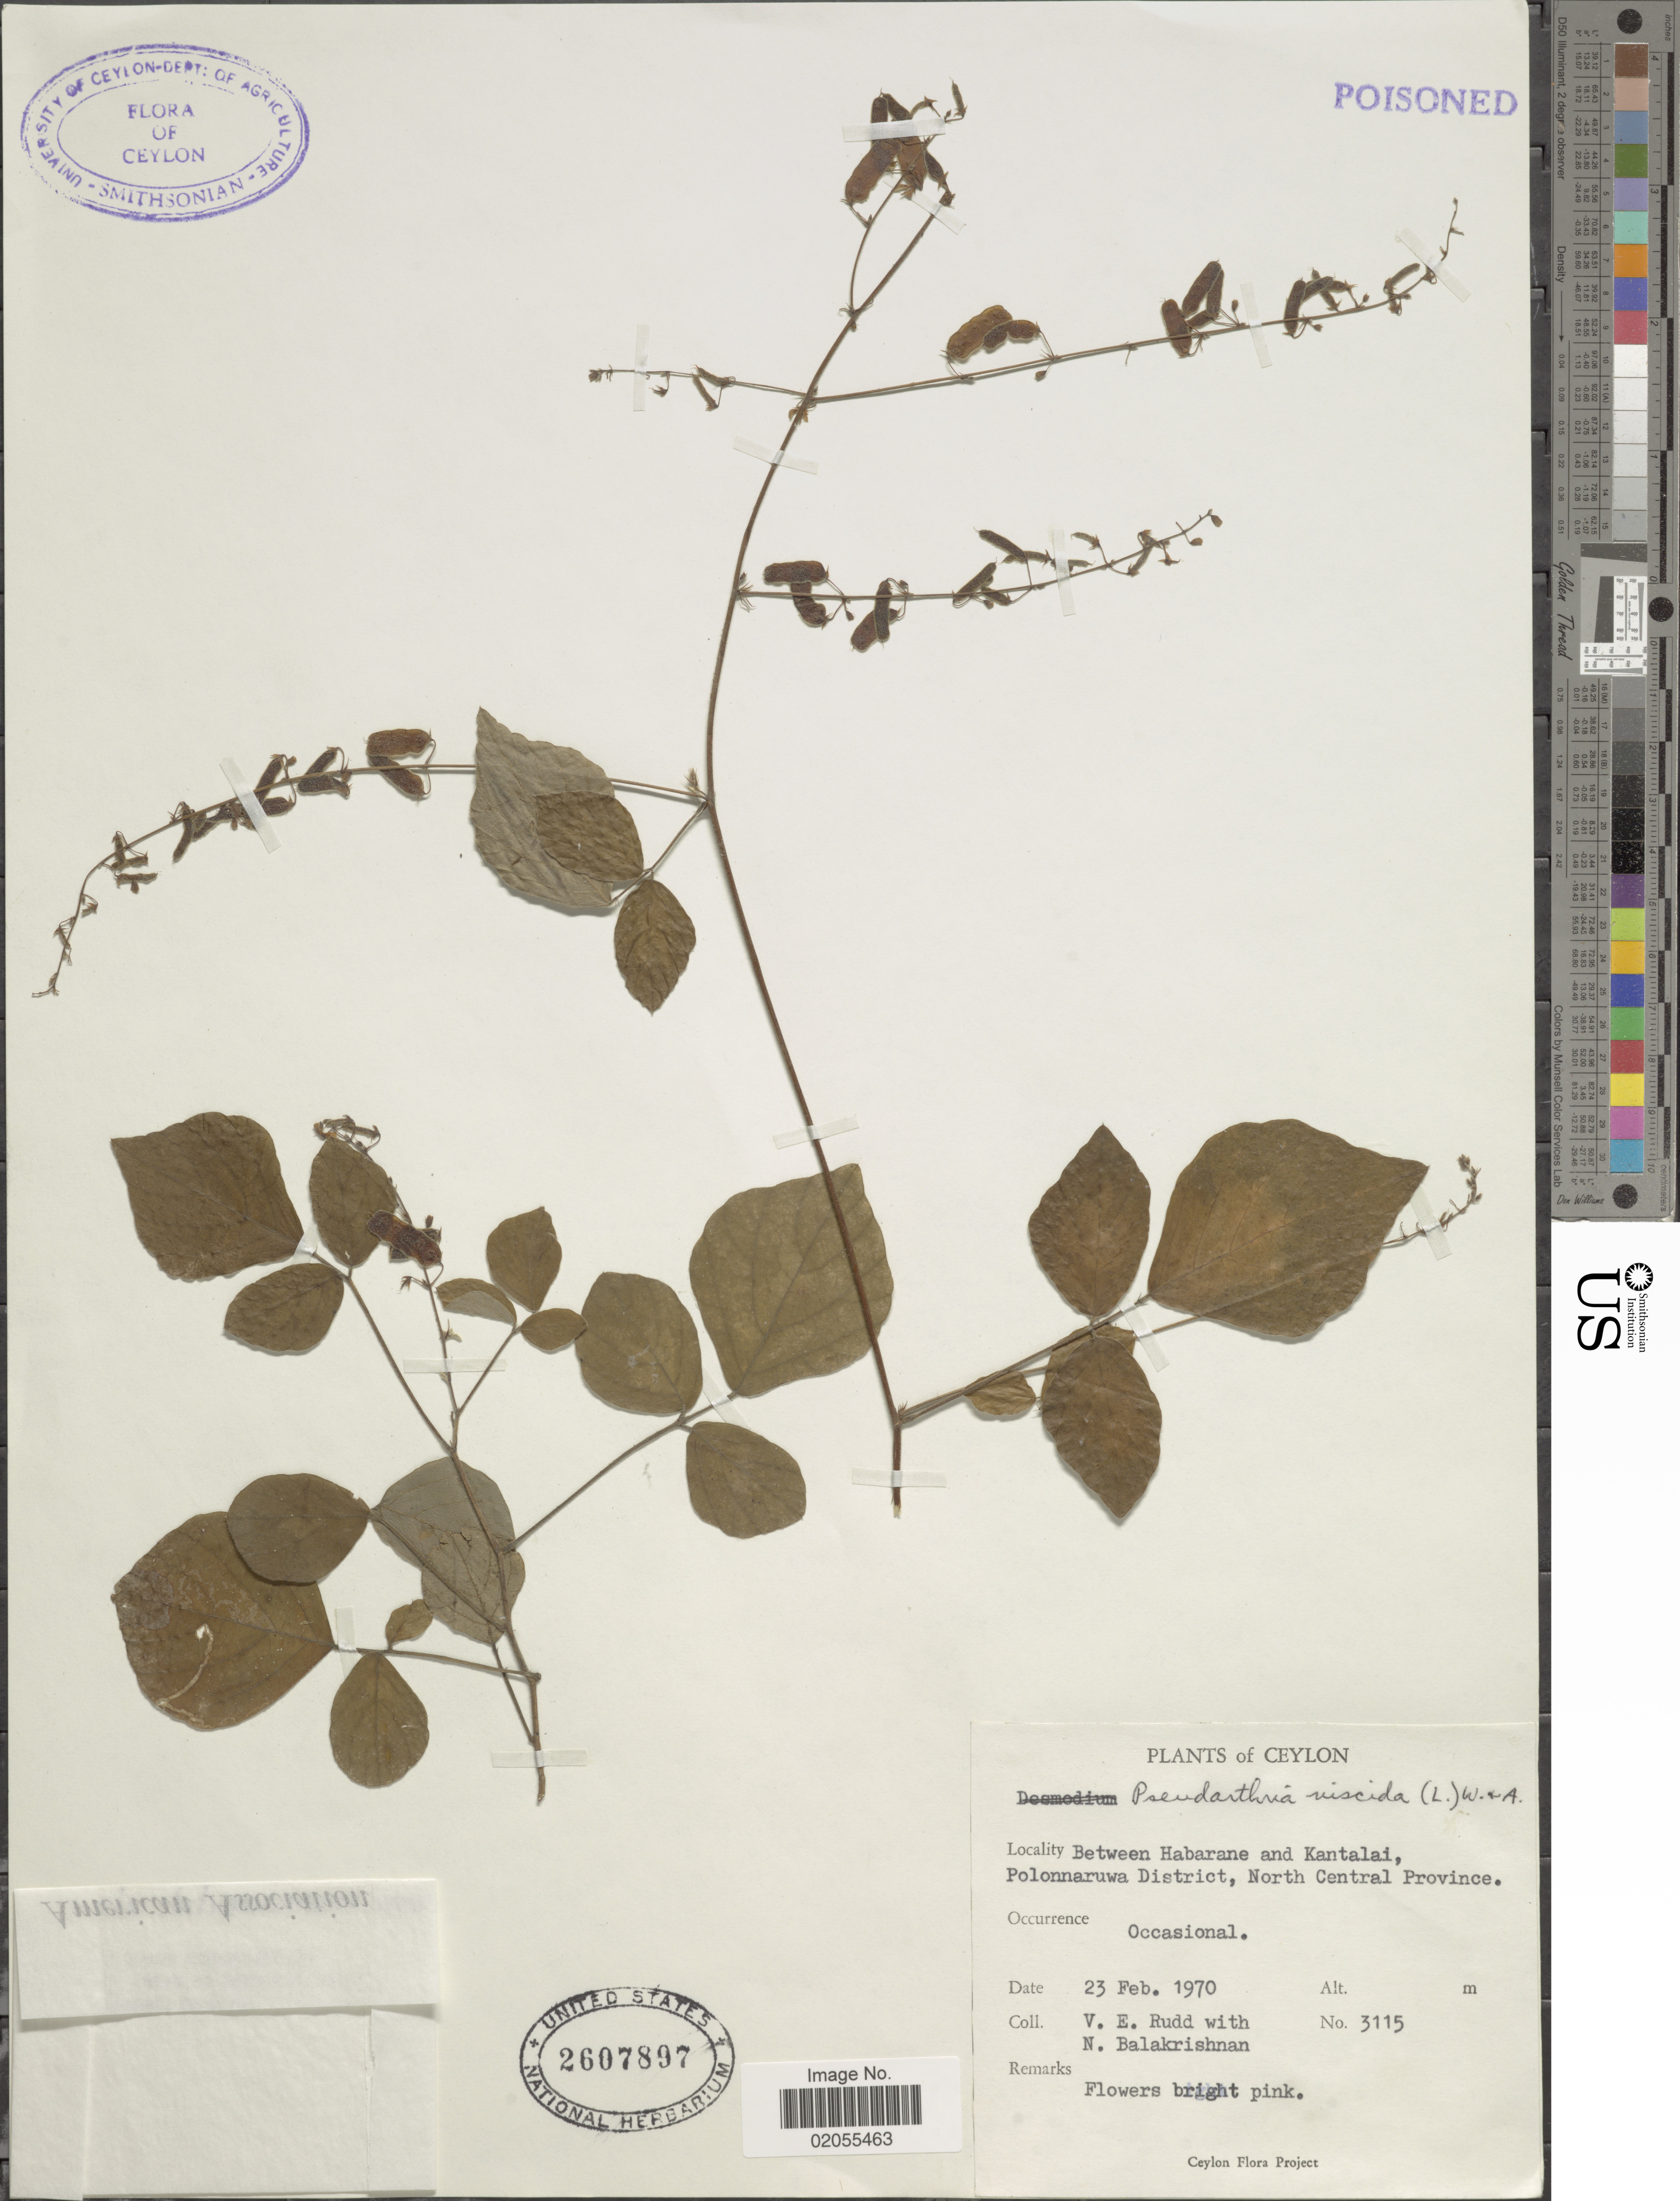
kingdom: Plantae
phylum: Tracheophyta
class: Magnoliopsida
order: Fabales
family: Fabaceae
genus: Pseudarthria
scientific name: Pseudarthria viscida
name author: (L.) Wight & Arn.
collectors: V. E. Rudd & N. Balakrishnan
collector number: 3115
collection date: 1970-02-23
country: Sri Lanka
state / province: North Central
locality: Ceylon, between Habarane and Kantalai, Polonnaruwa District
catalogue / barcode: US 2607897